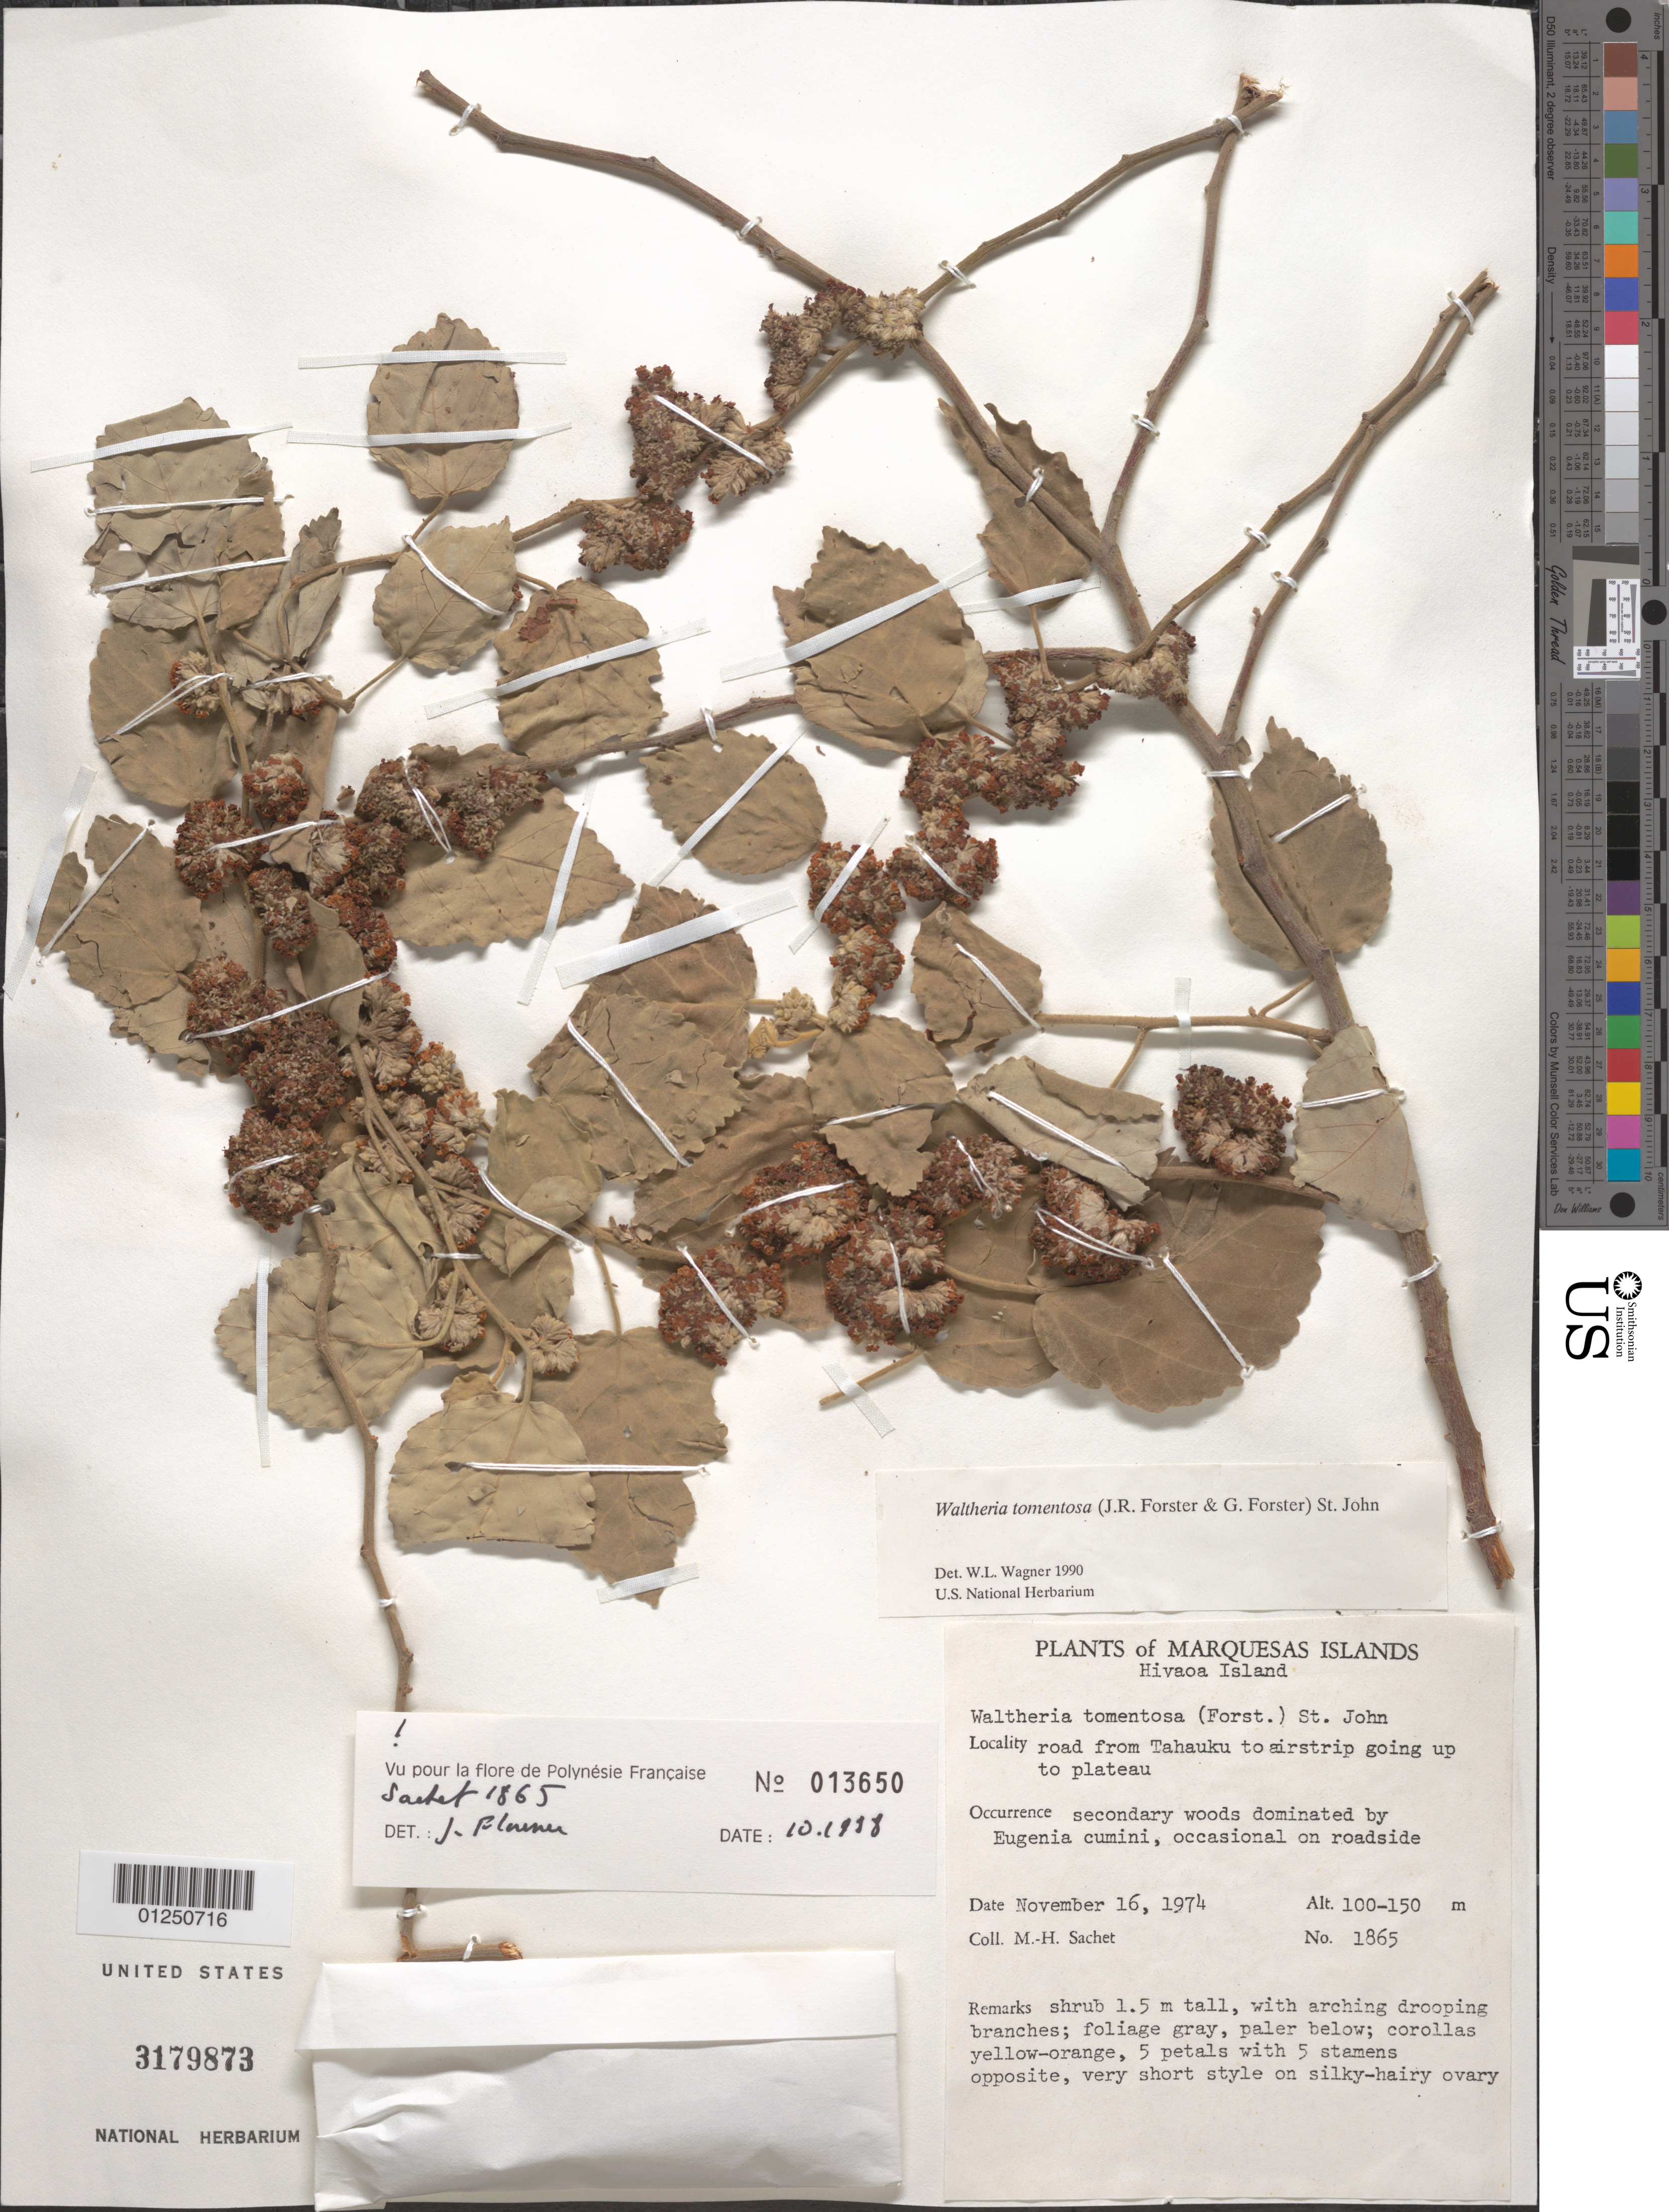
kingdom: Plantae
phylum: Tracheophyta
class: Magnoliopsida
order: Malvales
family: Malvaceae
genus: Waltheria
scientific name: Waltheria tomentosa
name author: (J.R. Forst. & G. Forst.) H. St. John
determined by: Florence, J.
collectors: M.-H. Sachet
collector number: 1865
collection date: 1974-11-16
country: French Polynesia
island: Hiva Oa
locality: Road from Tahauku to airstrip going up to plateau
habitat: Occasional on roadside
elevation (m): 31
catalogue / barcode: US 3179873